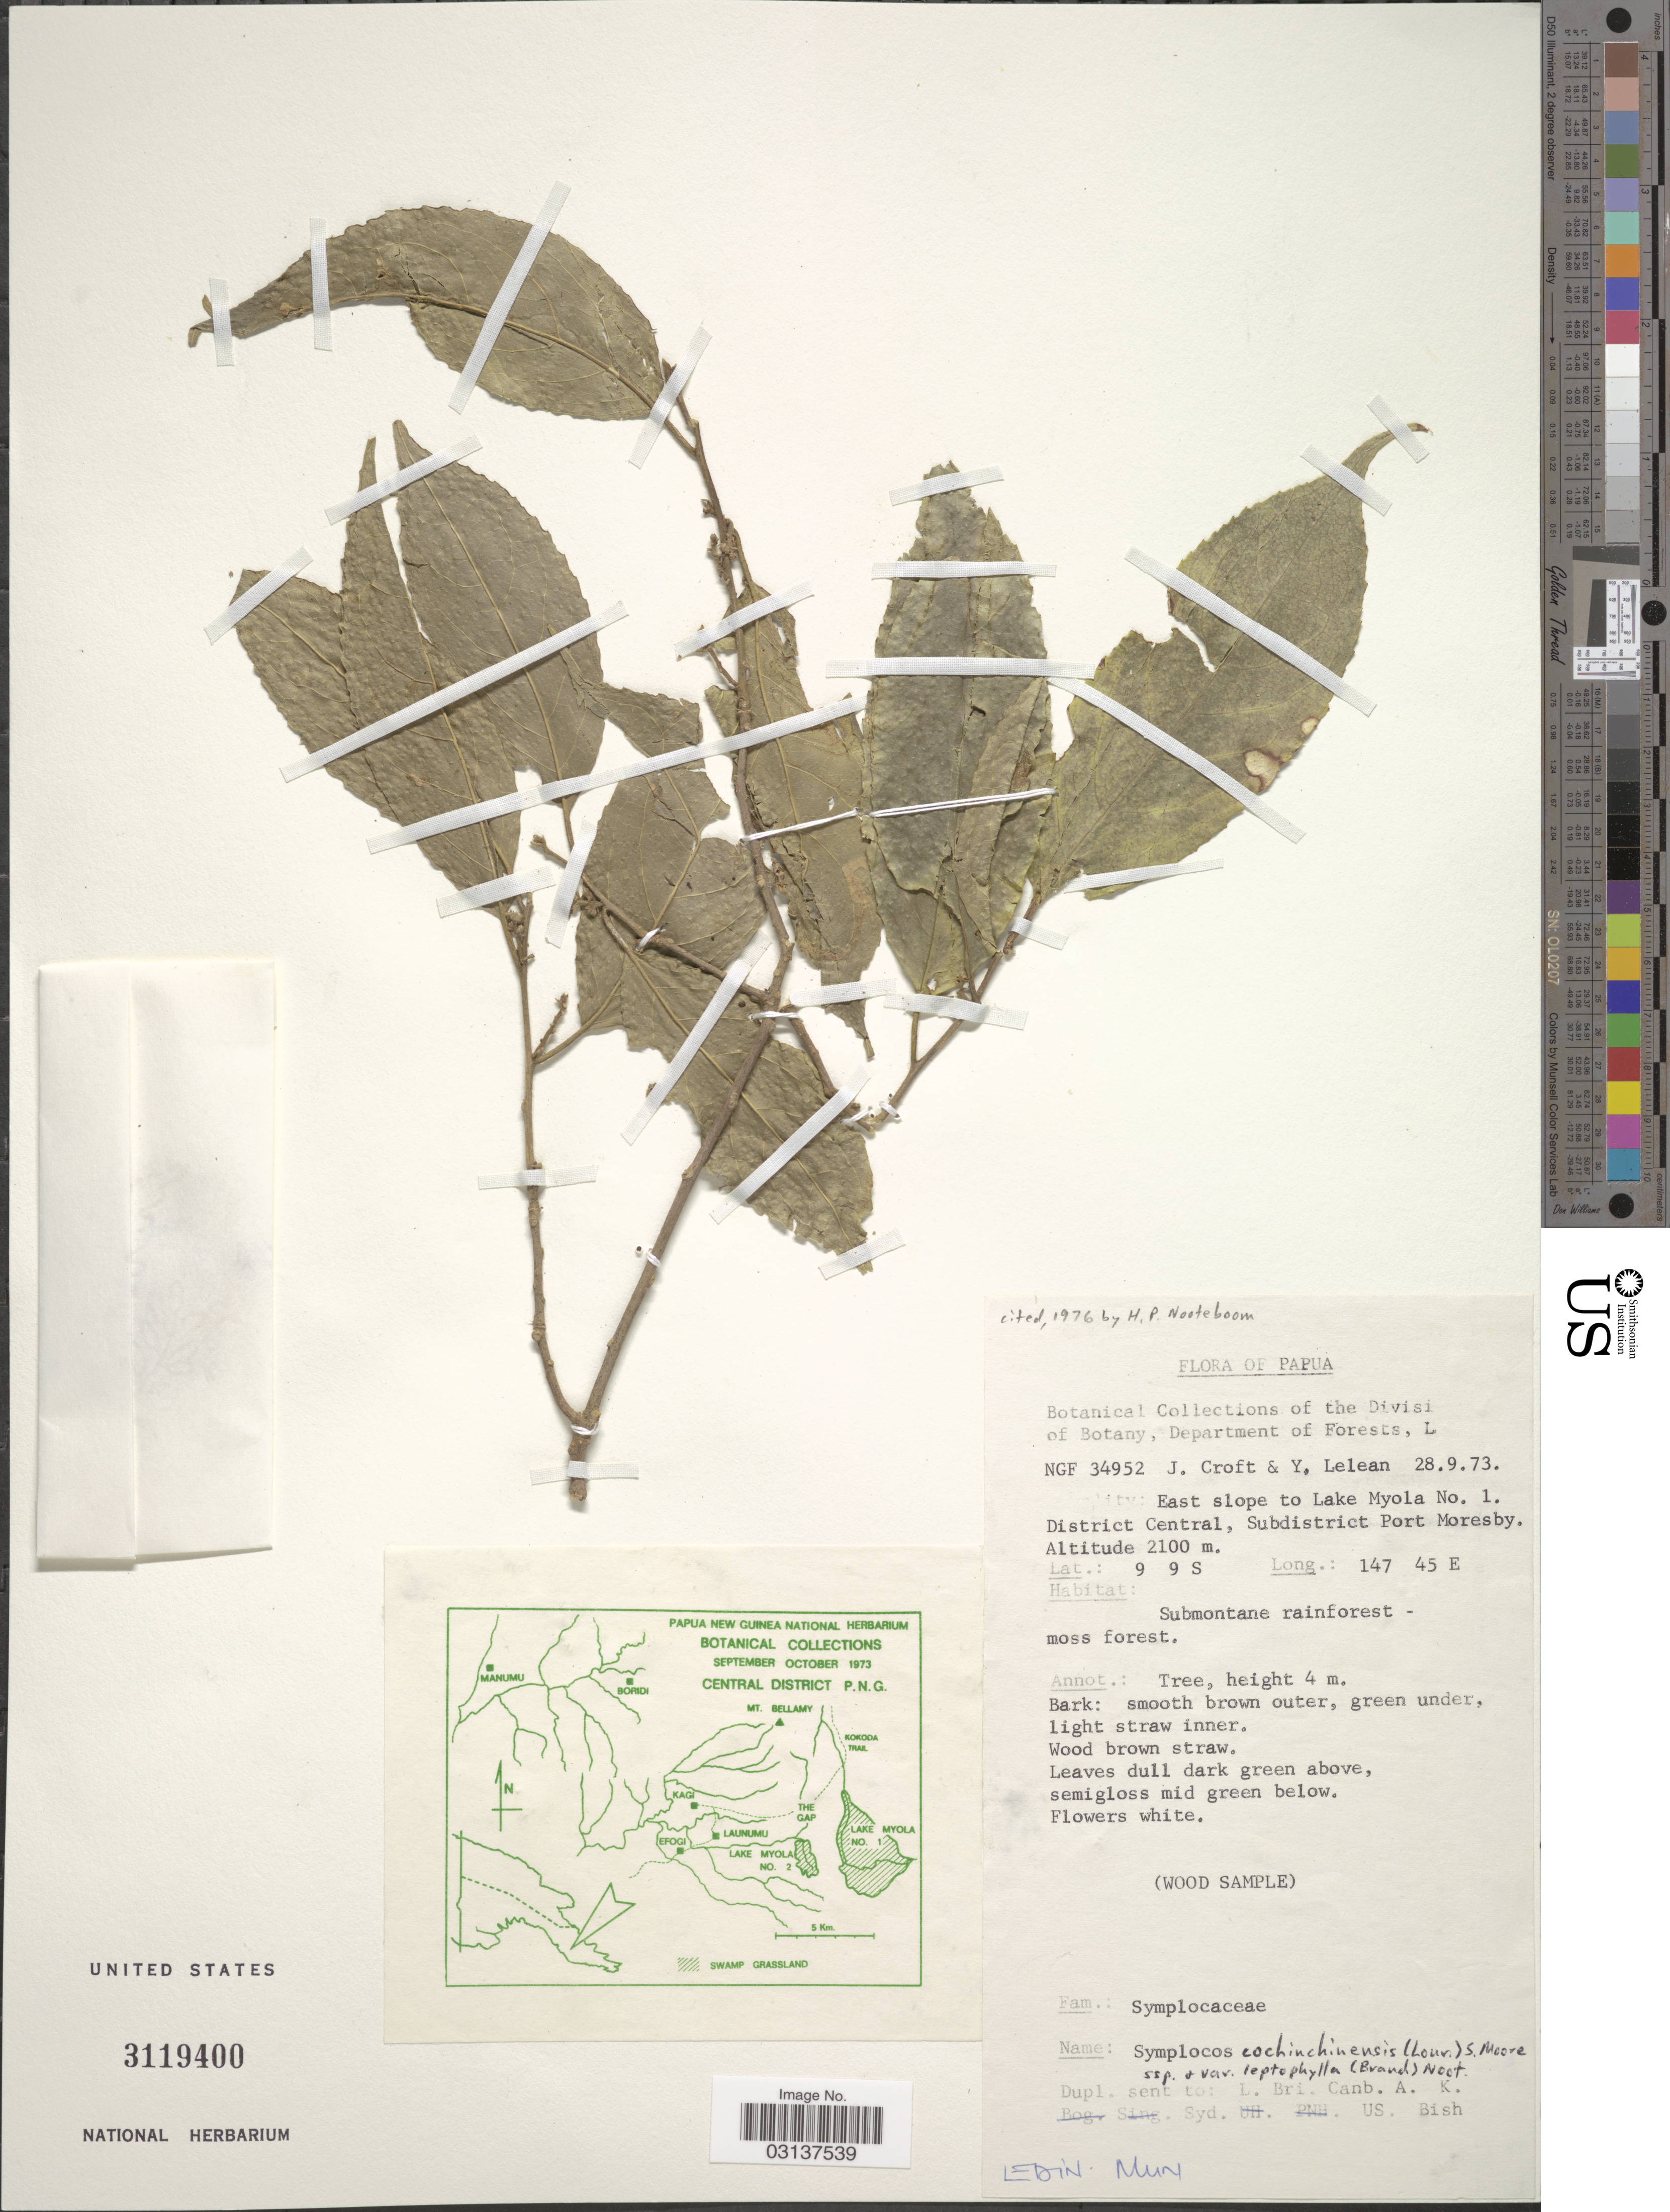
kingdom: Plantae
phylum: Tracheophyta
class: Magnoliopsida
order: Ericales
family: Symplocaceae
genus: Symplocos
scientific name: Symplocos cochinchinensis var. leptophylla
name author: (Brand) Noot.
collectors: J. Croft & Y. Lelean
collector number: NGF34952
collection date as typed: Transcribed d/m/y: 28/9/73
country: Papua New Guinea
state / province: Central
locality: Papua, East slope to Lake Myola No. 1. District Central, Subdistrict Port Moresby.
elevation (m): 2100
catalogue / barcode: US 3119400